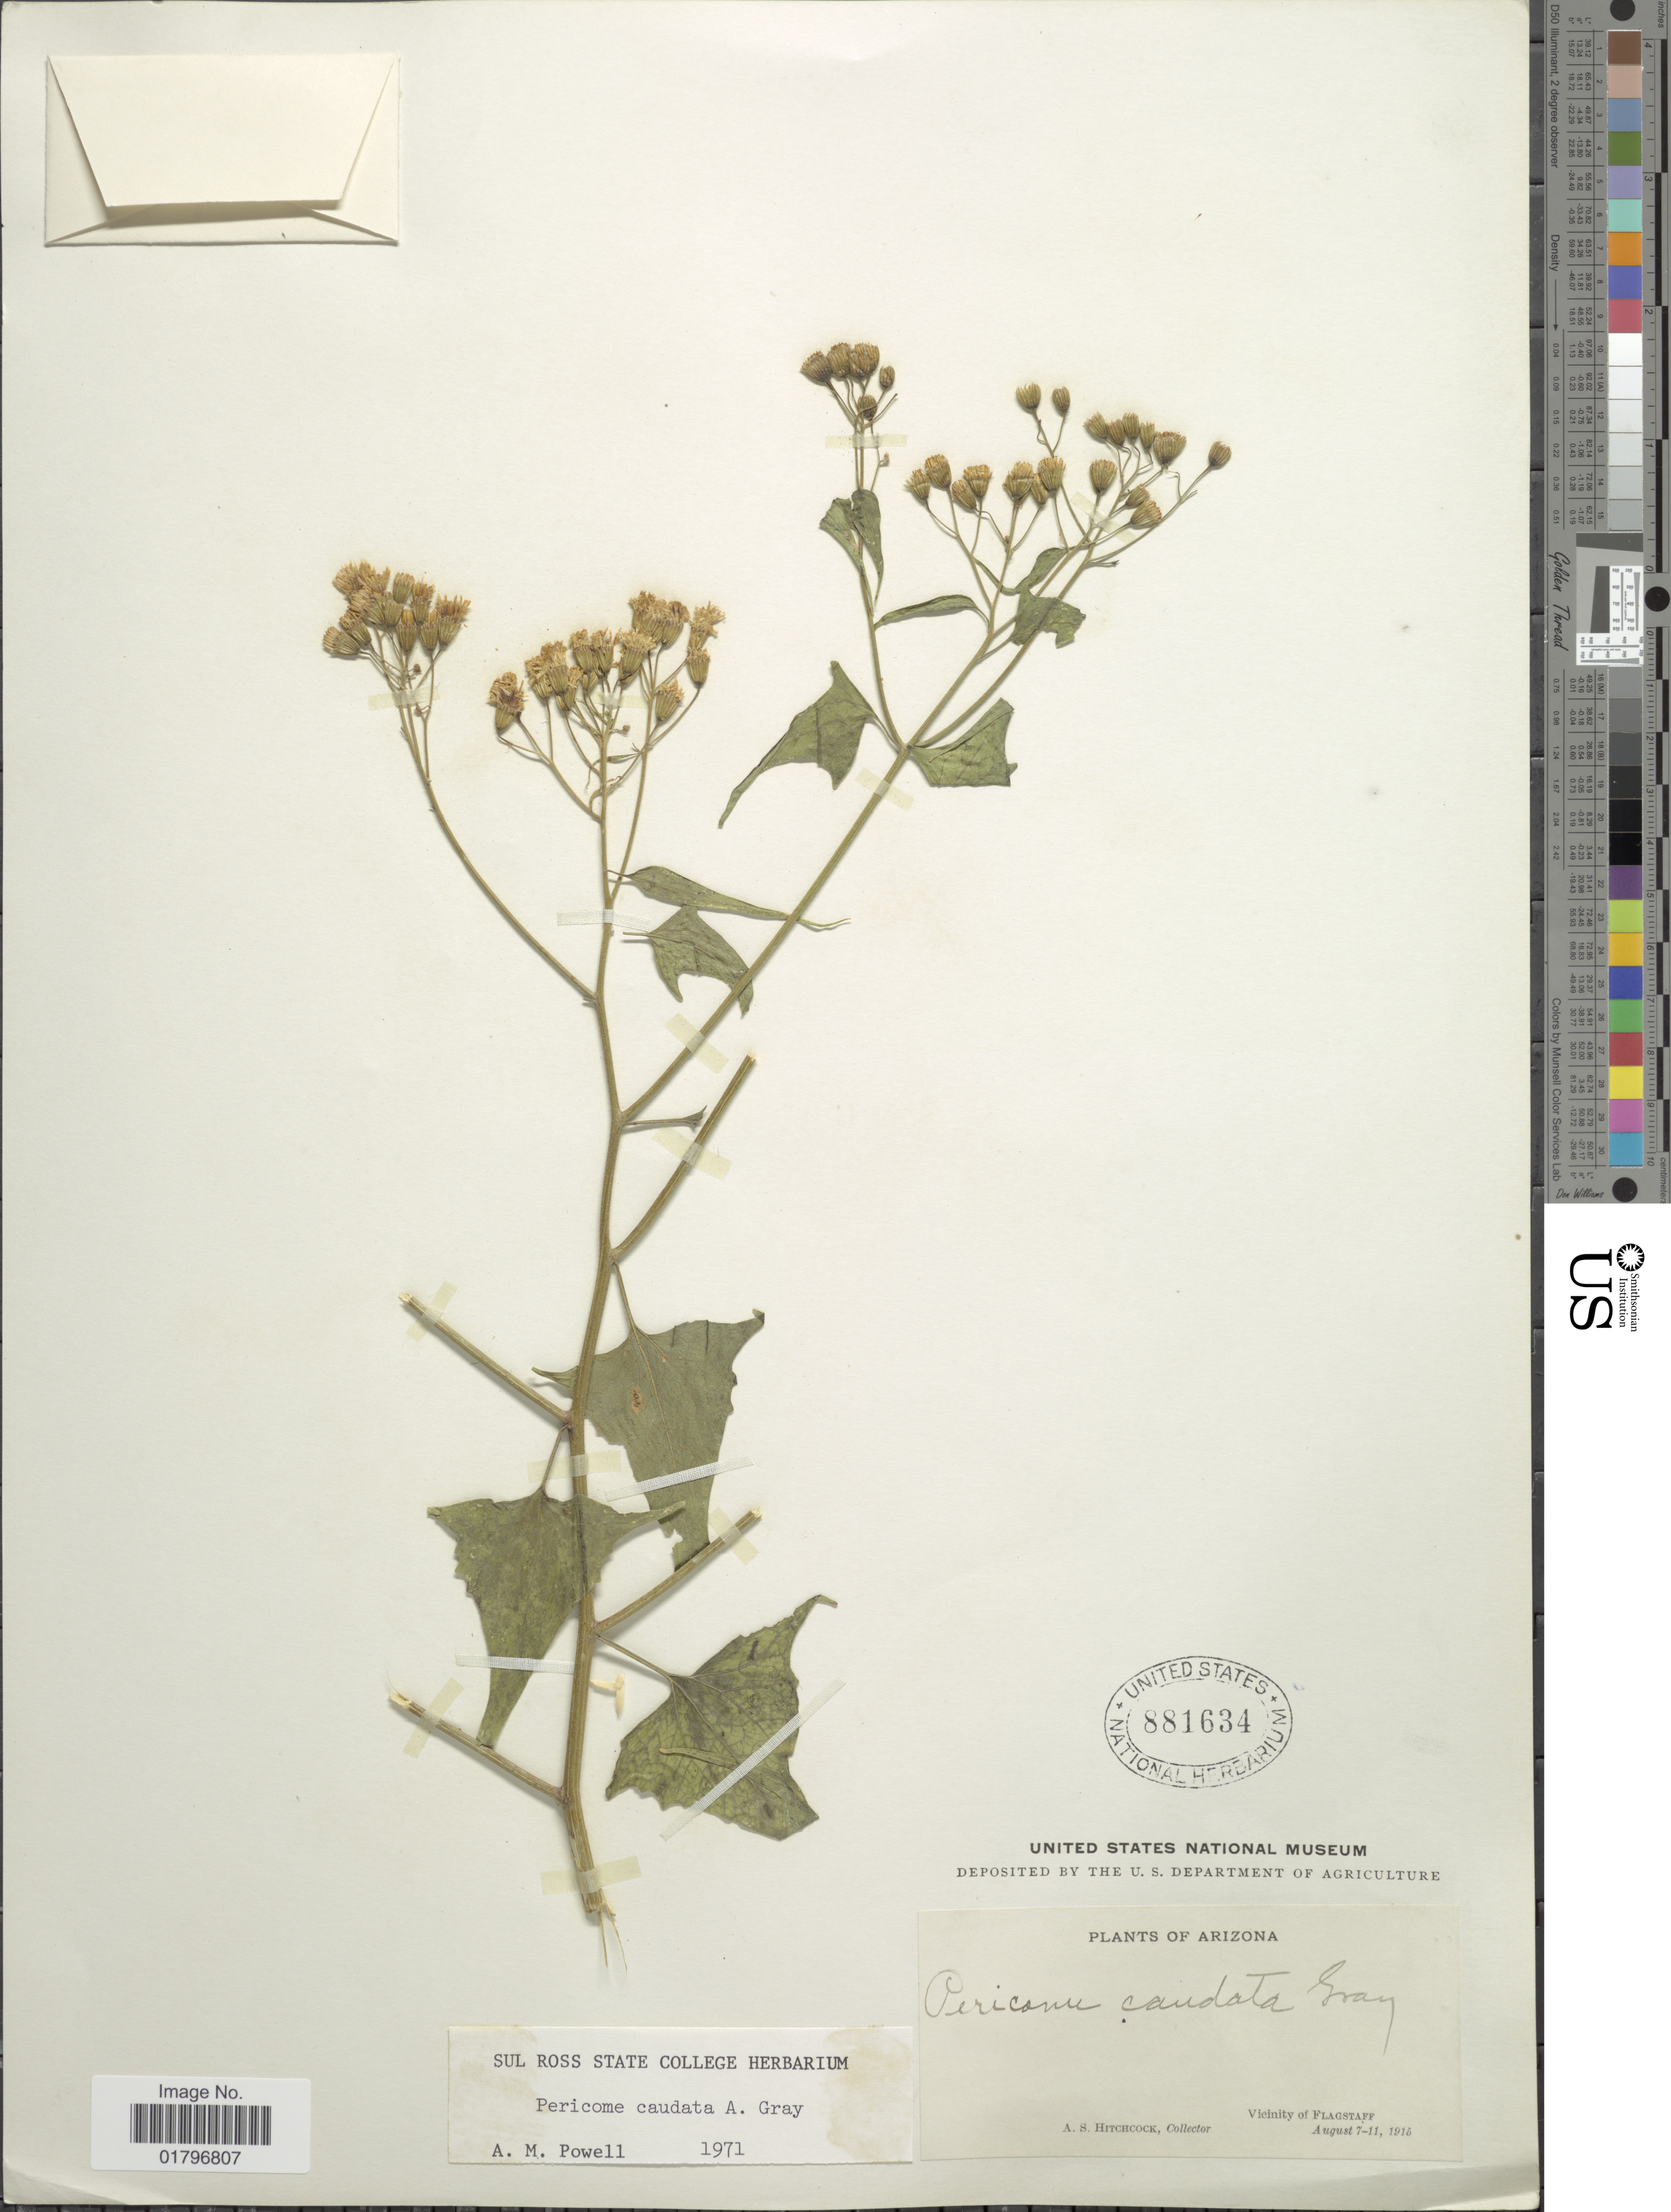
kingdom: Plantae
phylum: Tracheophyta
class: Magnoliopsida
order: Asterales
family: Asteraceae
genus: Pericome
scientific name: Pericome caudata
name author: A. Gray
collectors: A. S. Hitchcock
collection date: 1915-08-07/1915-08-11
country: United States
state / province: Arizona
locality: Vicinity of Flagstaff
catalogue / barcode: US 881634